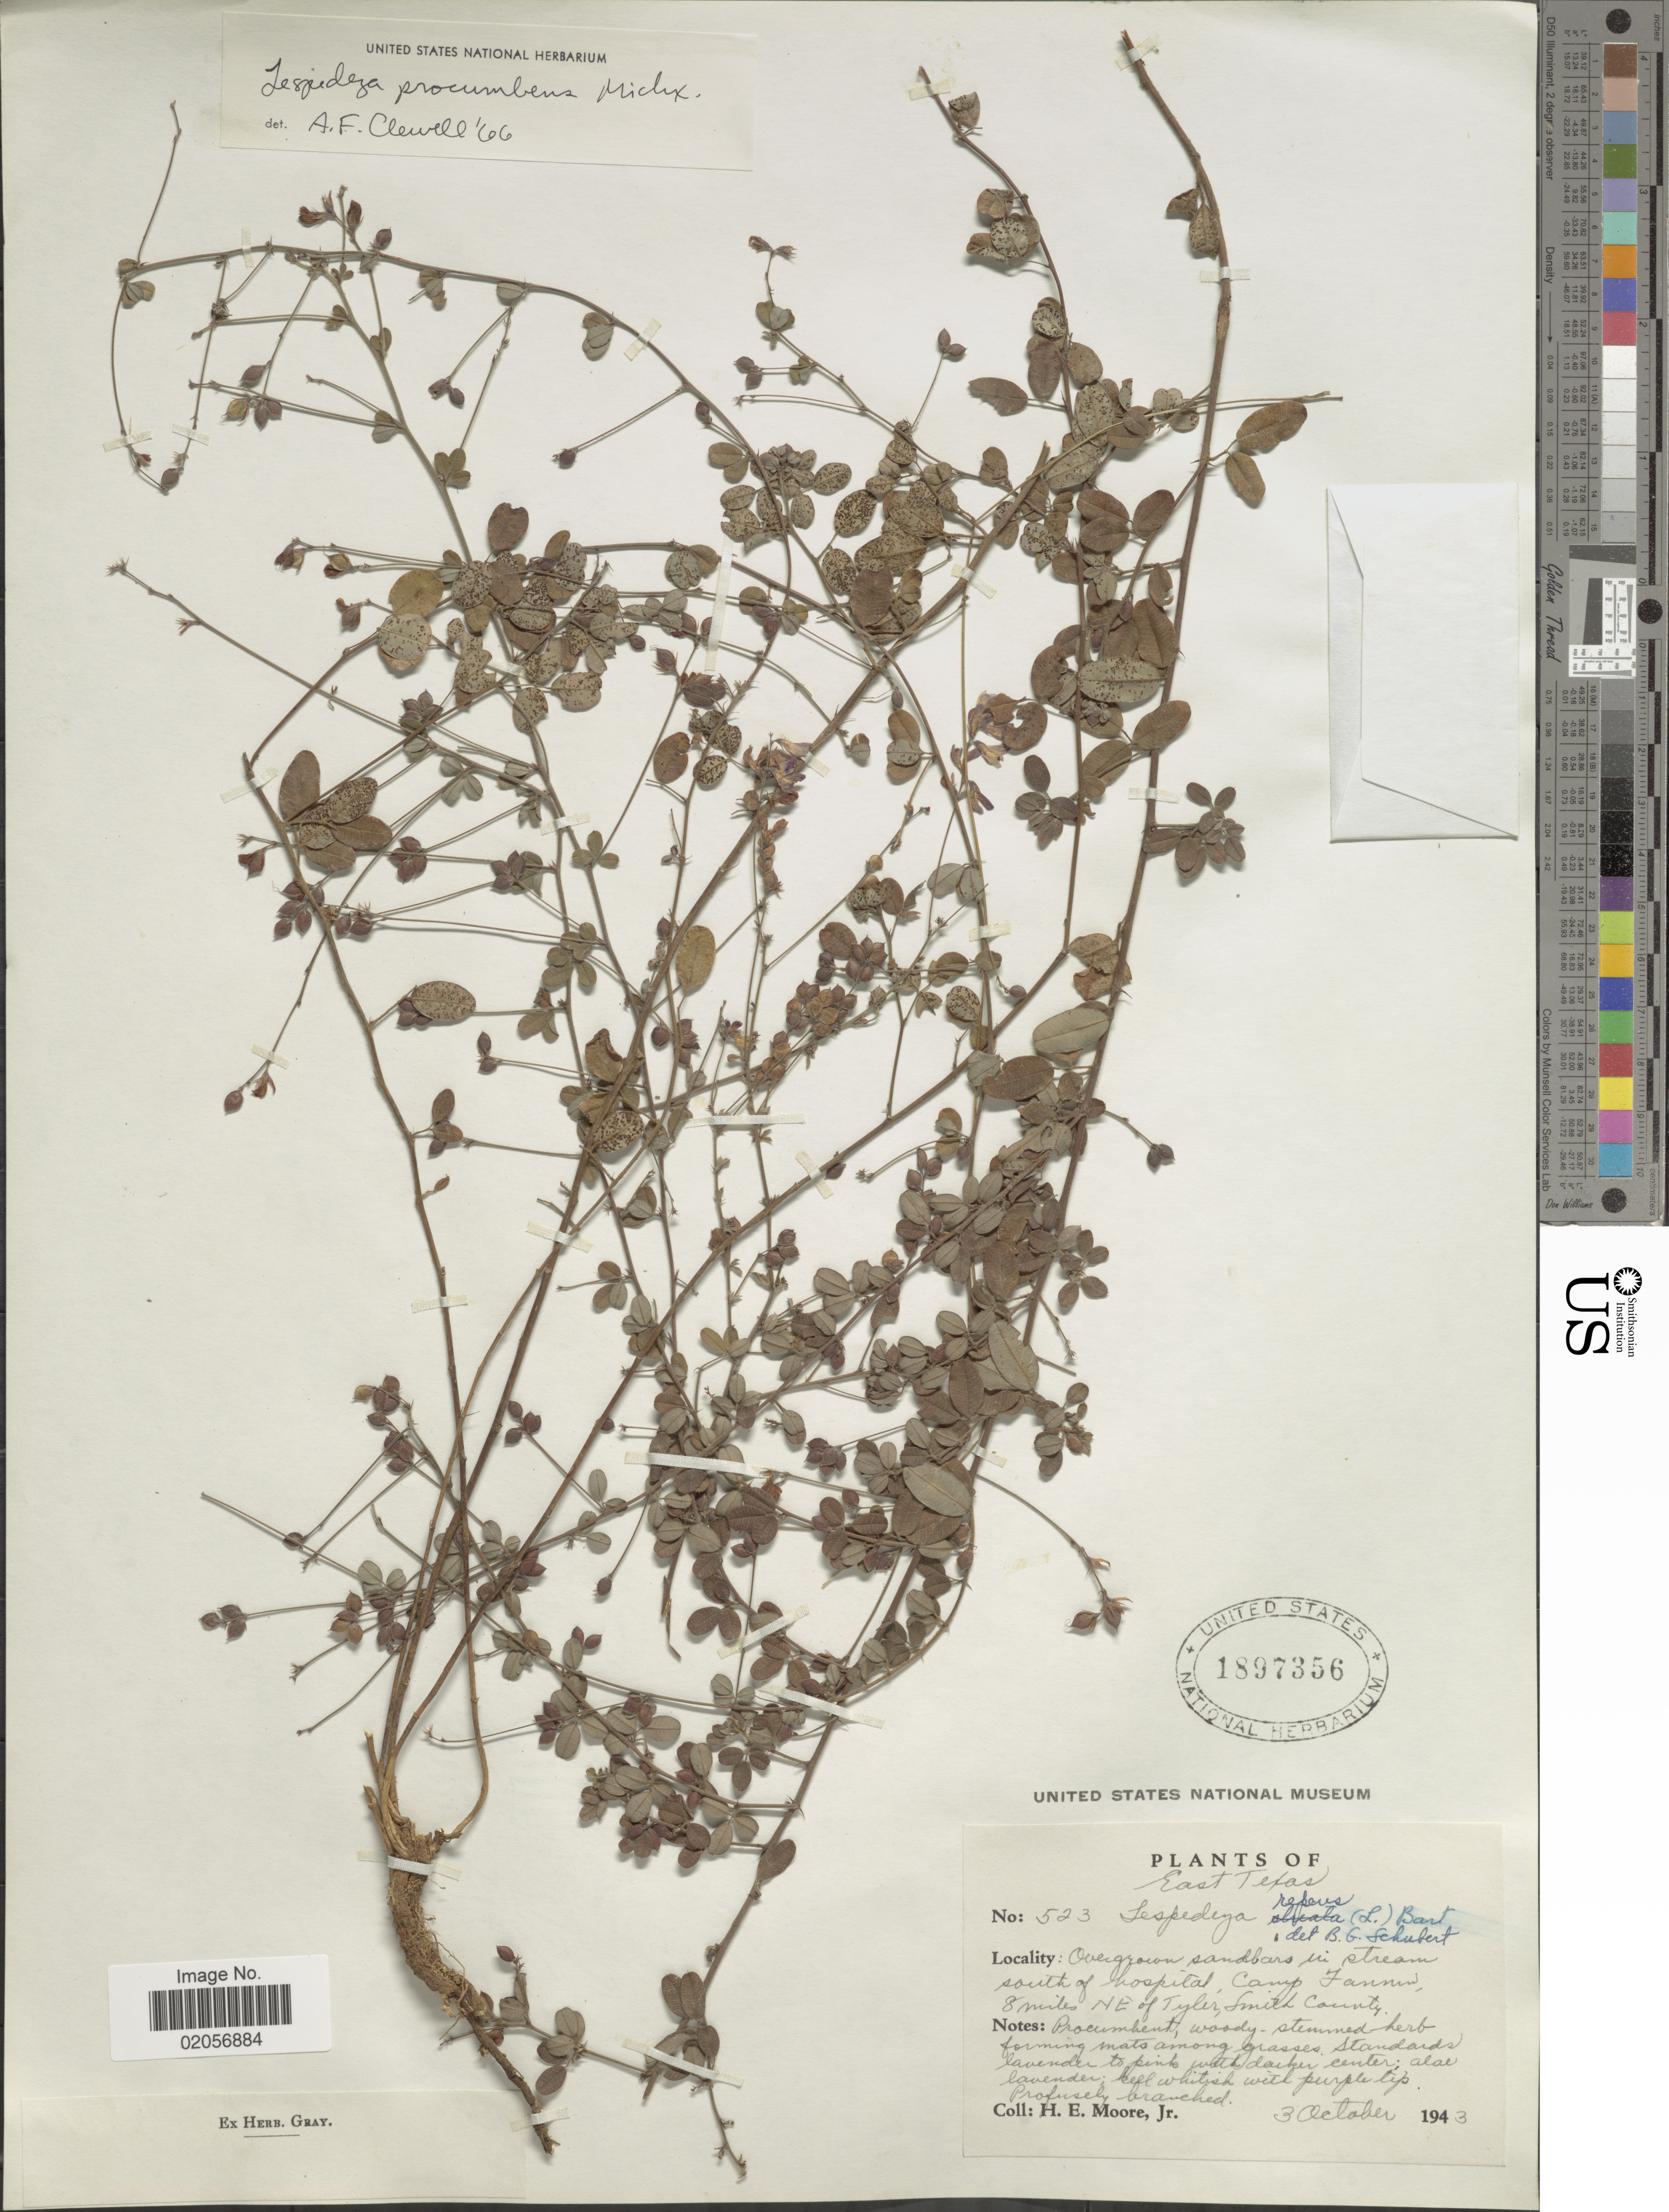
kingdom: Plantae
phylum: Tracheophyta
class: Magnoliopsida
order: Fabales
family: Fabaceae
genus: Lespedeza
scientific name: Lespedeza procumbens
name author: Michx.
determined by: Clewell, Andre Francis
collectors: H. Moore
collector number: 523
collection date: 1943-10-03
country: United States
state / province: Texas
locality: East Texas, Overgrown sandbars in stream south of hospital, Camp Fannin, 8 miles NE of Tyler, Smith County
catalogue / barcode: US 1897356